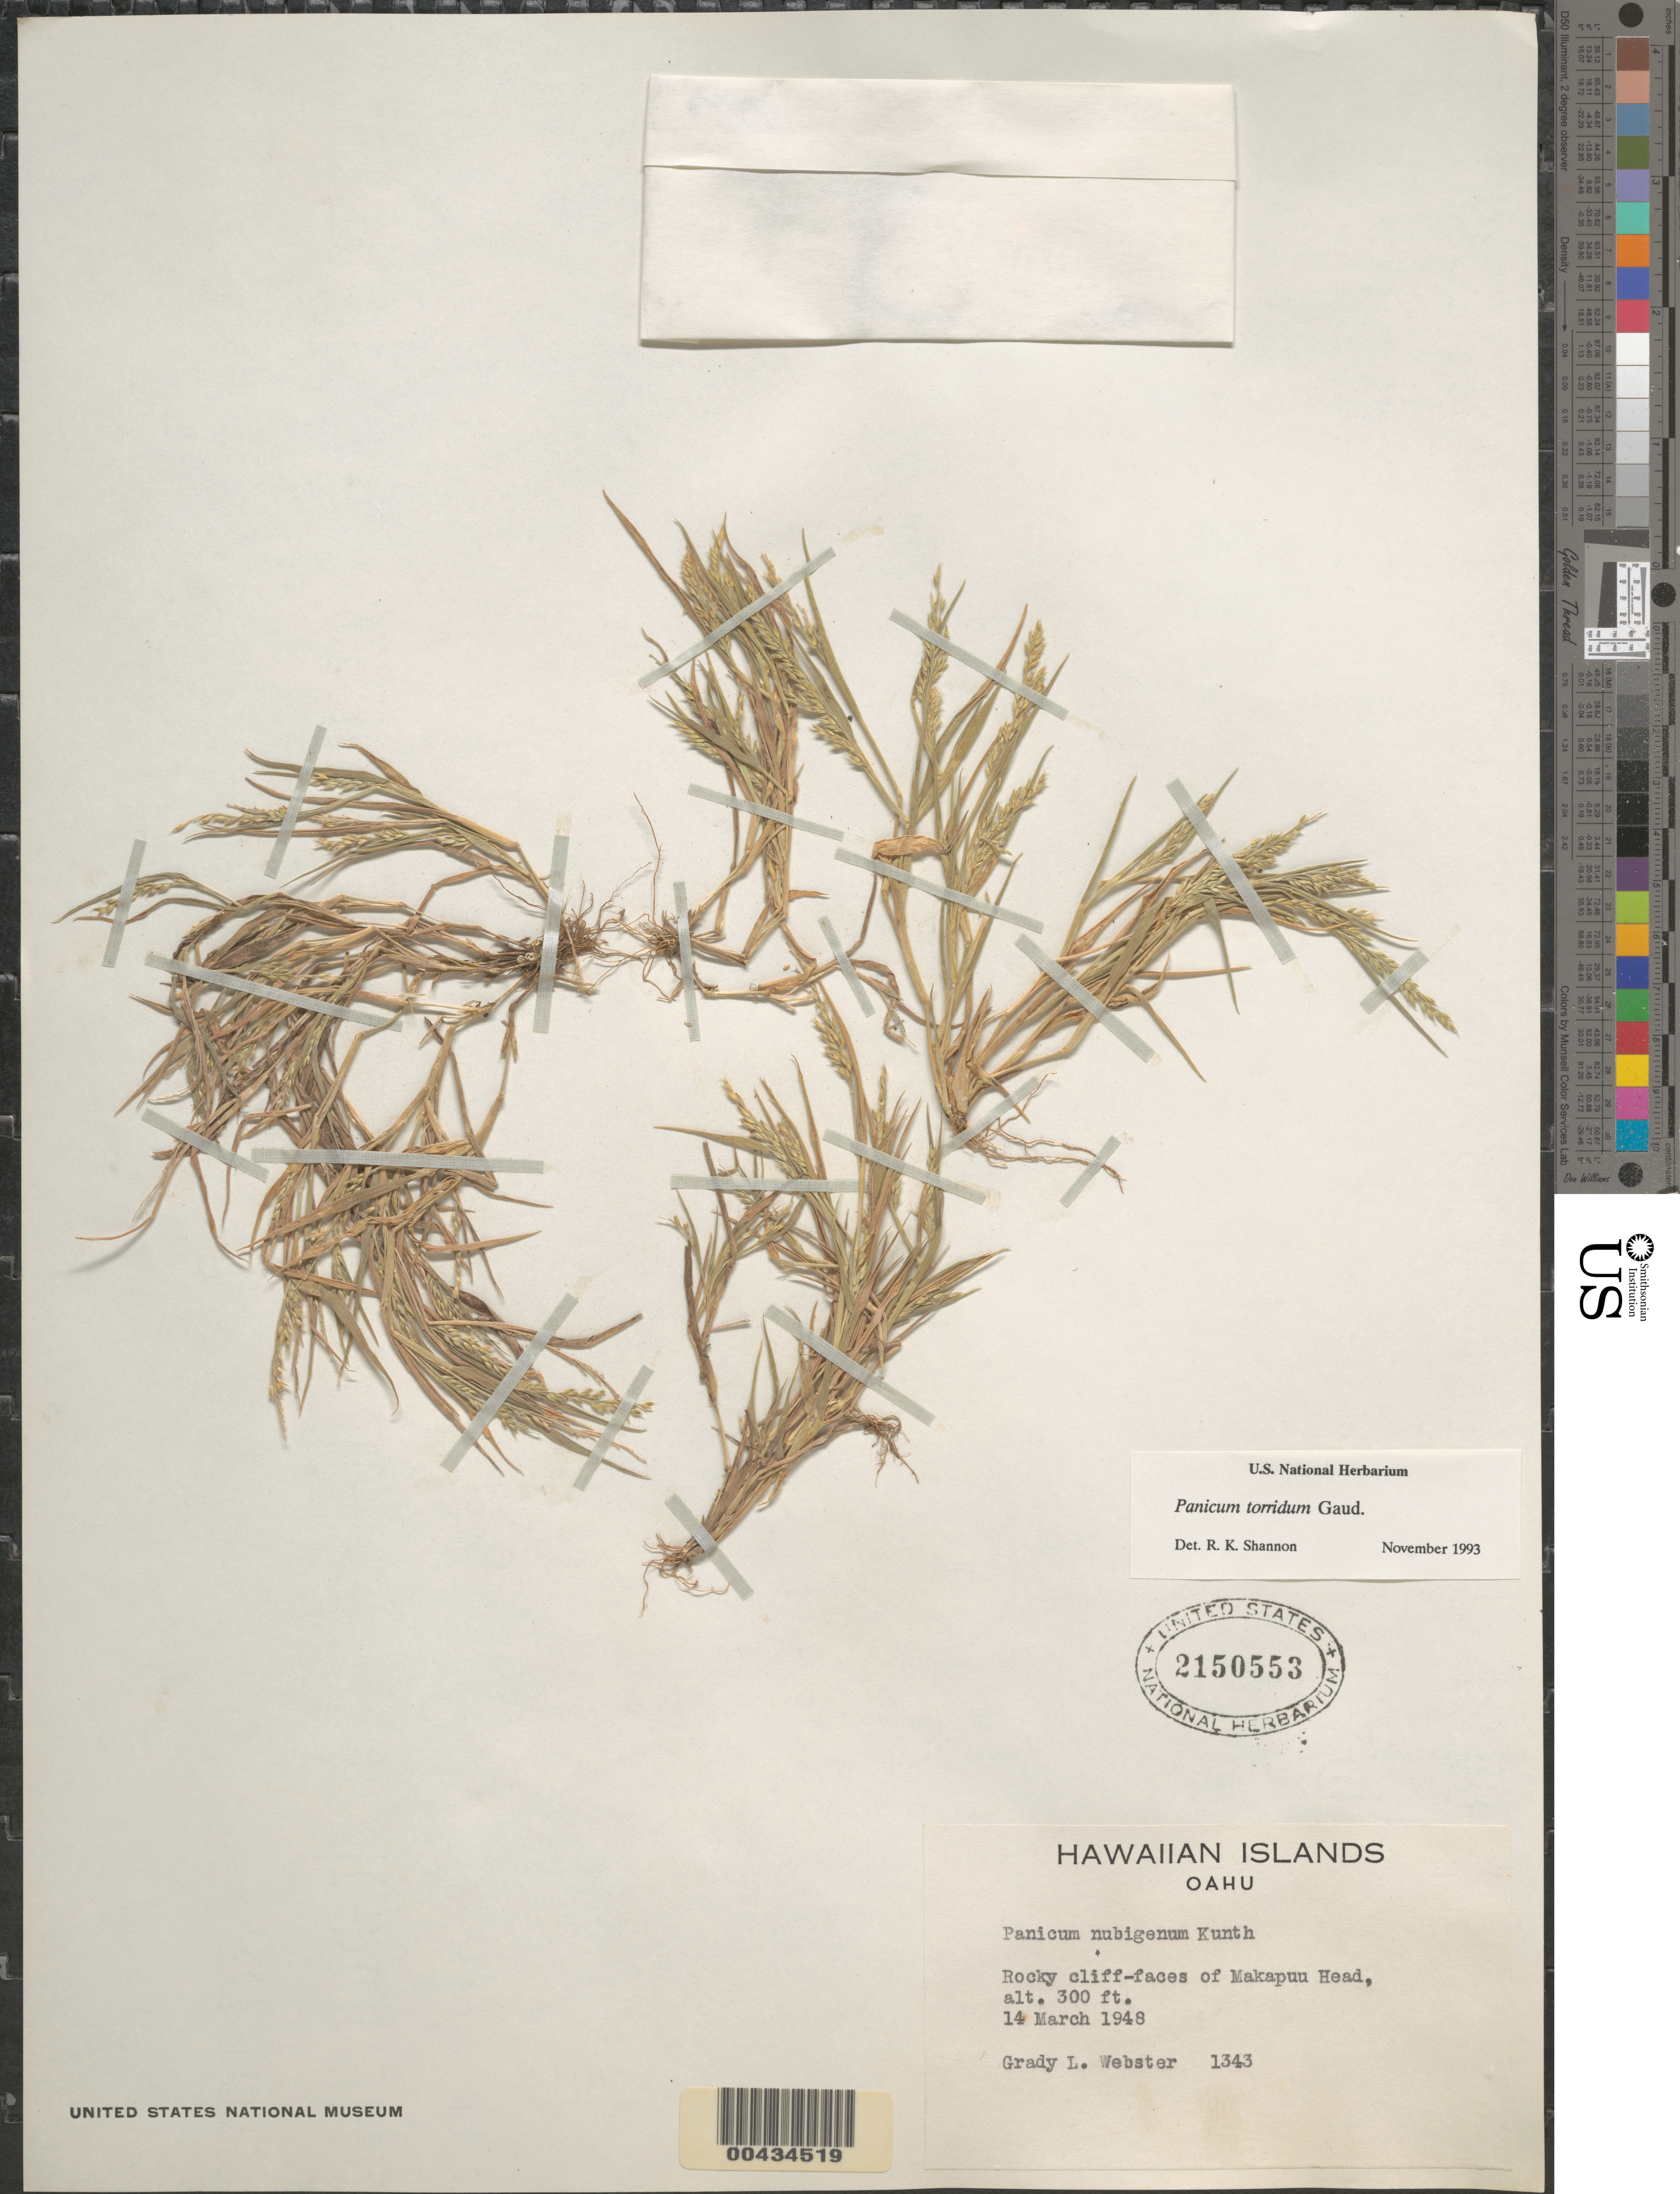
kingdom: Plantae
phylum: Tracheophyta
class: Liliopsida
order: Poales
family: Poaceae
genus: Panicum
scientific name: Panicum torridum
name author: Gaudich.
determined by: Shannon, R. K., (UNITED STATES)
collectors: G. L. Webster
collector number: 1343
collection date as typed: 14 Mar 1948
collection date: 1948-03-14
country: United States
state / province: Hawaii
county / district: Honolulu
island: Oahu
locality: Rocky cliff faces of Makapuu head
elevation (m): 91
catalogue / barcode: US 2150553